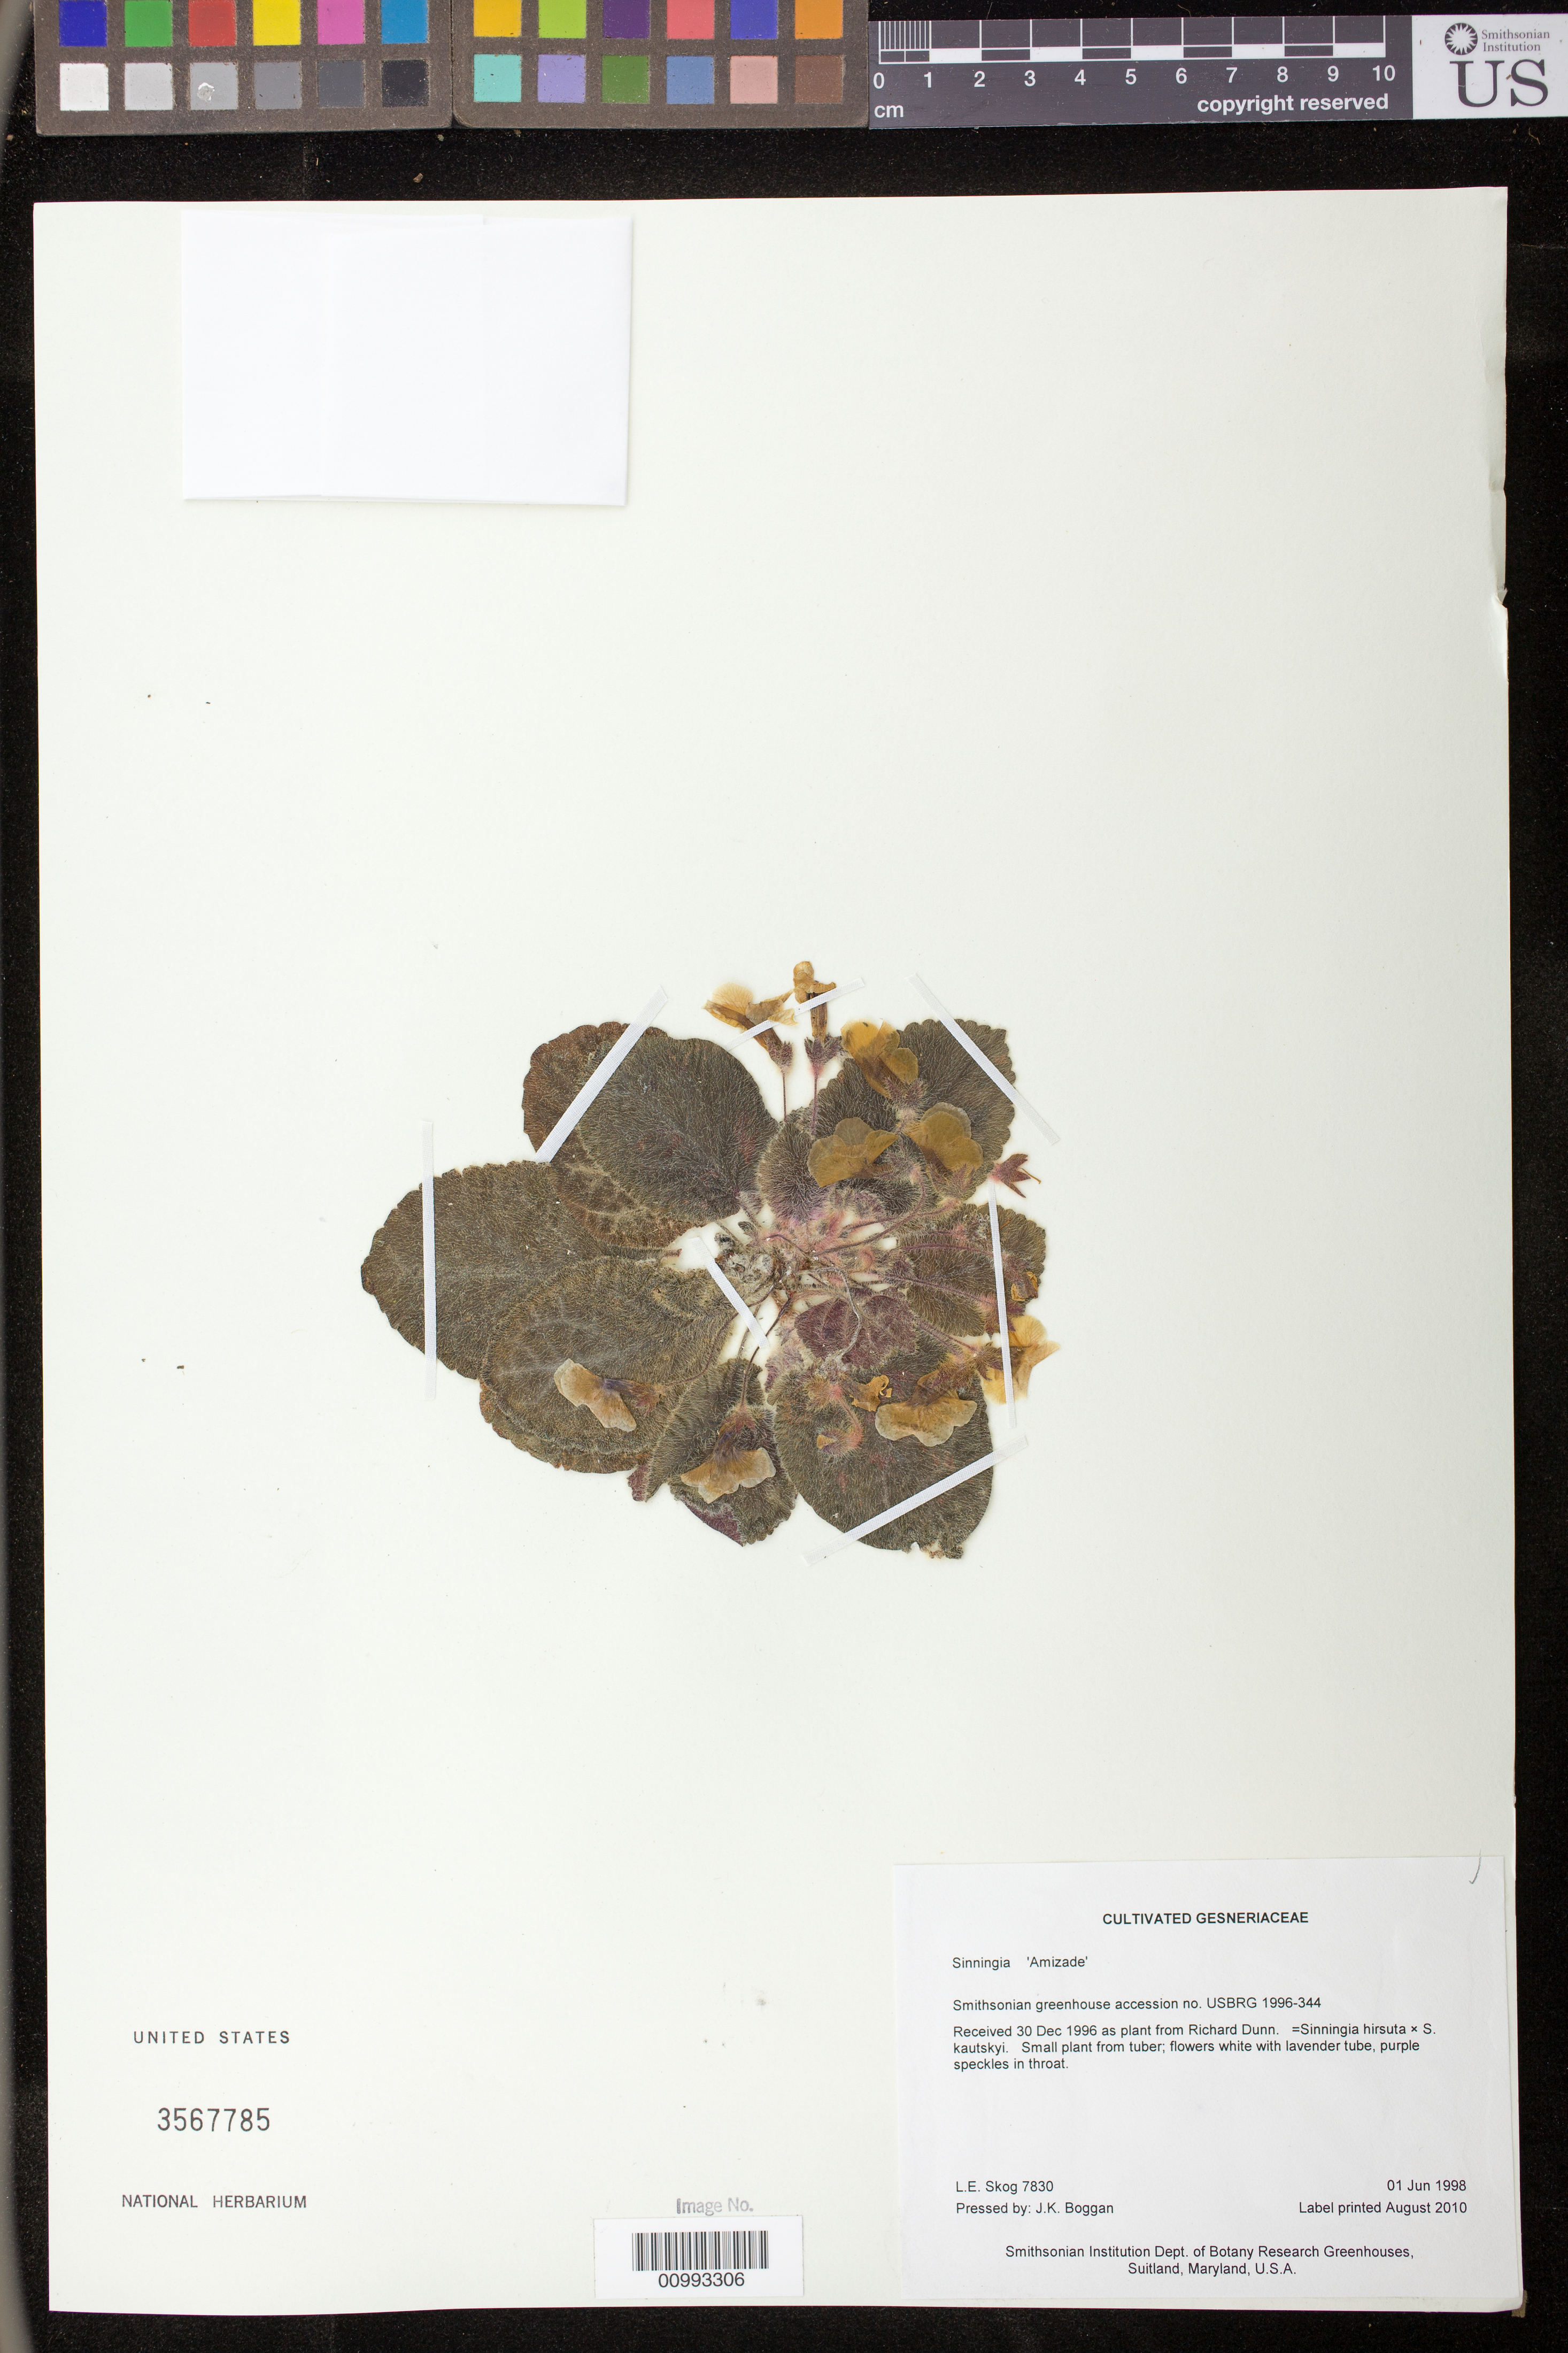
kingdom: Plantae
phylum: Tracheophyta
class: Magnoliopsida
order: Lamiales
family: Gesneriaceae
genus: Sinningia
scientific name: Sinningia 'Amizade'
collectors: L. E. Skog & J. K. Boggan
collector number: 7830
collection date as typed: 01 Jun 1998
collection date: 1998-06-01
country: United States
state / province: Maryland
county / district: Prince George's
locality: Smithsonian Institution Dept. of Botany Research Greenhouses, Suitland, Maryland, U.S.A.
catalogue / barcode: US 3567785